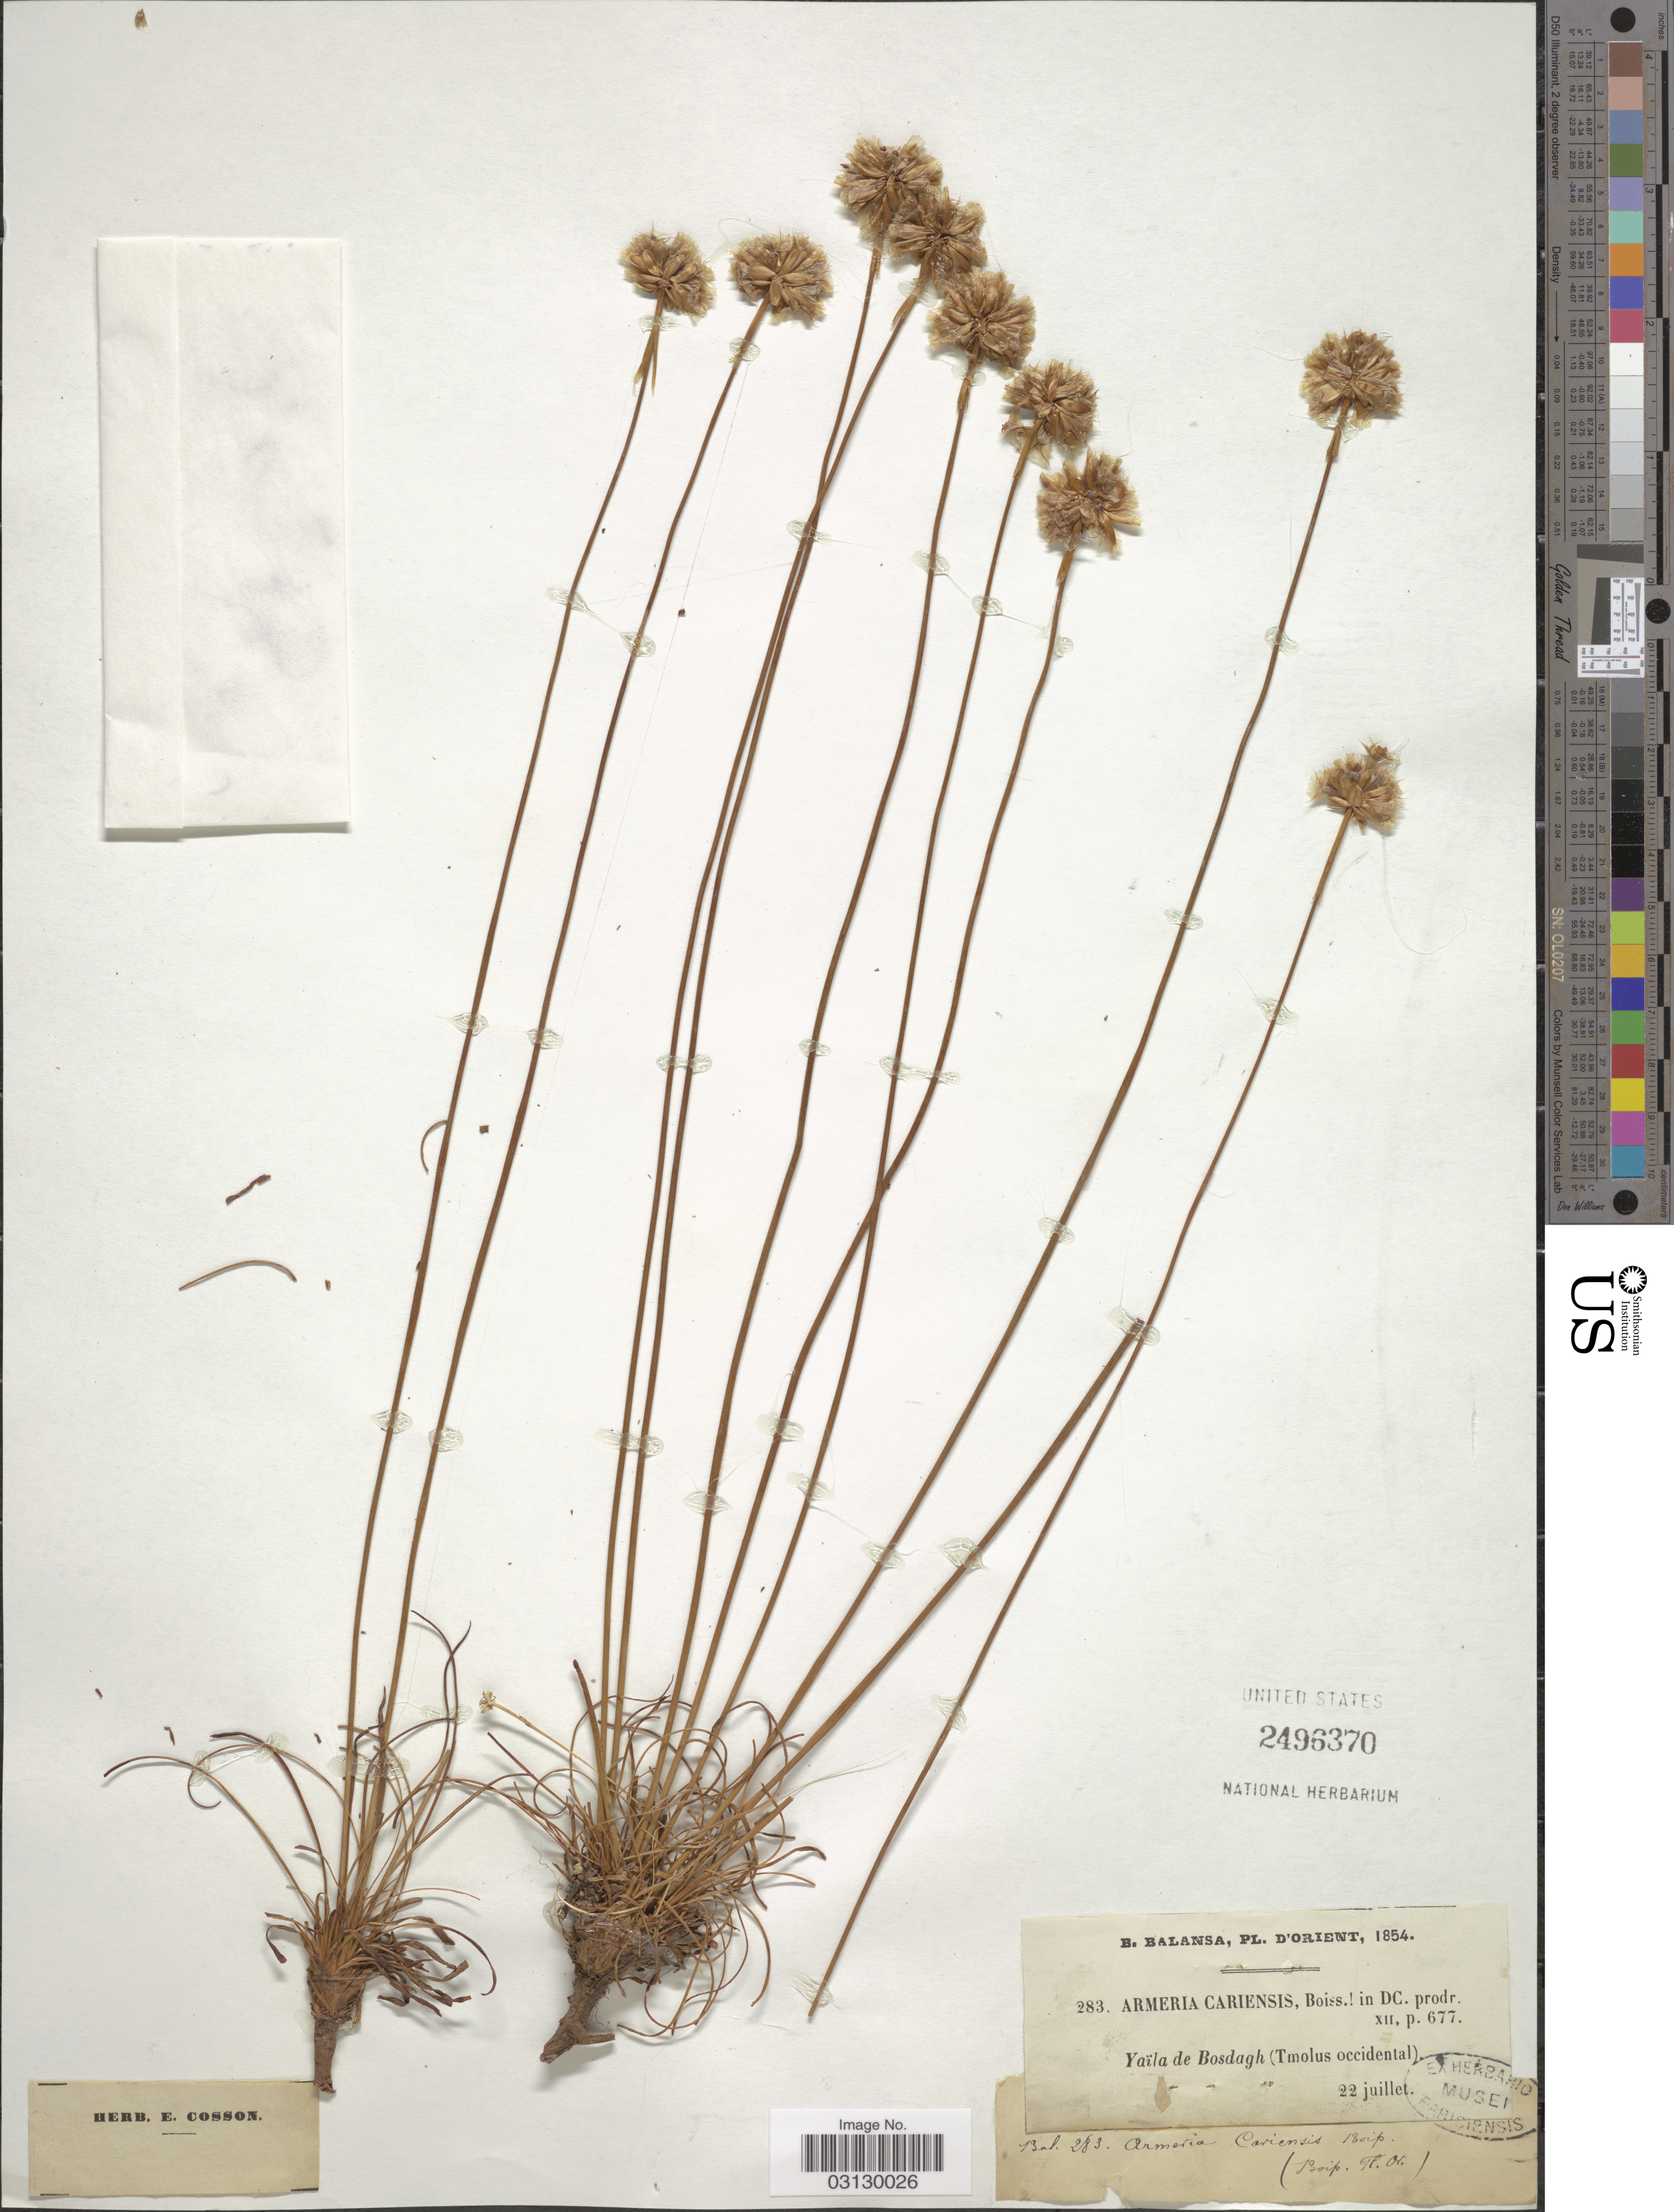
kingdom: Plantae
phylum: Tracheophyta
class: Magnoliopsida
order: Caryophyllales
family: Plumbaginaceae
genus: Armeria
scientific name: Armeria cariensis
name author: Boiss.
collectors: B. Balansa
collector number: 283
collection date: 1854-07-22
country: Turkey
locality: Orient. Yaïla de Bosdagh (Tmolus occidental).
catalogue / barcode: US 2496370